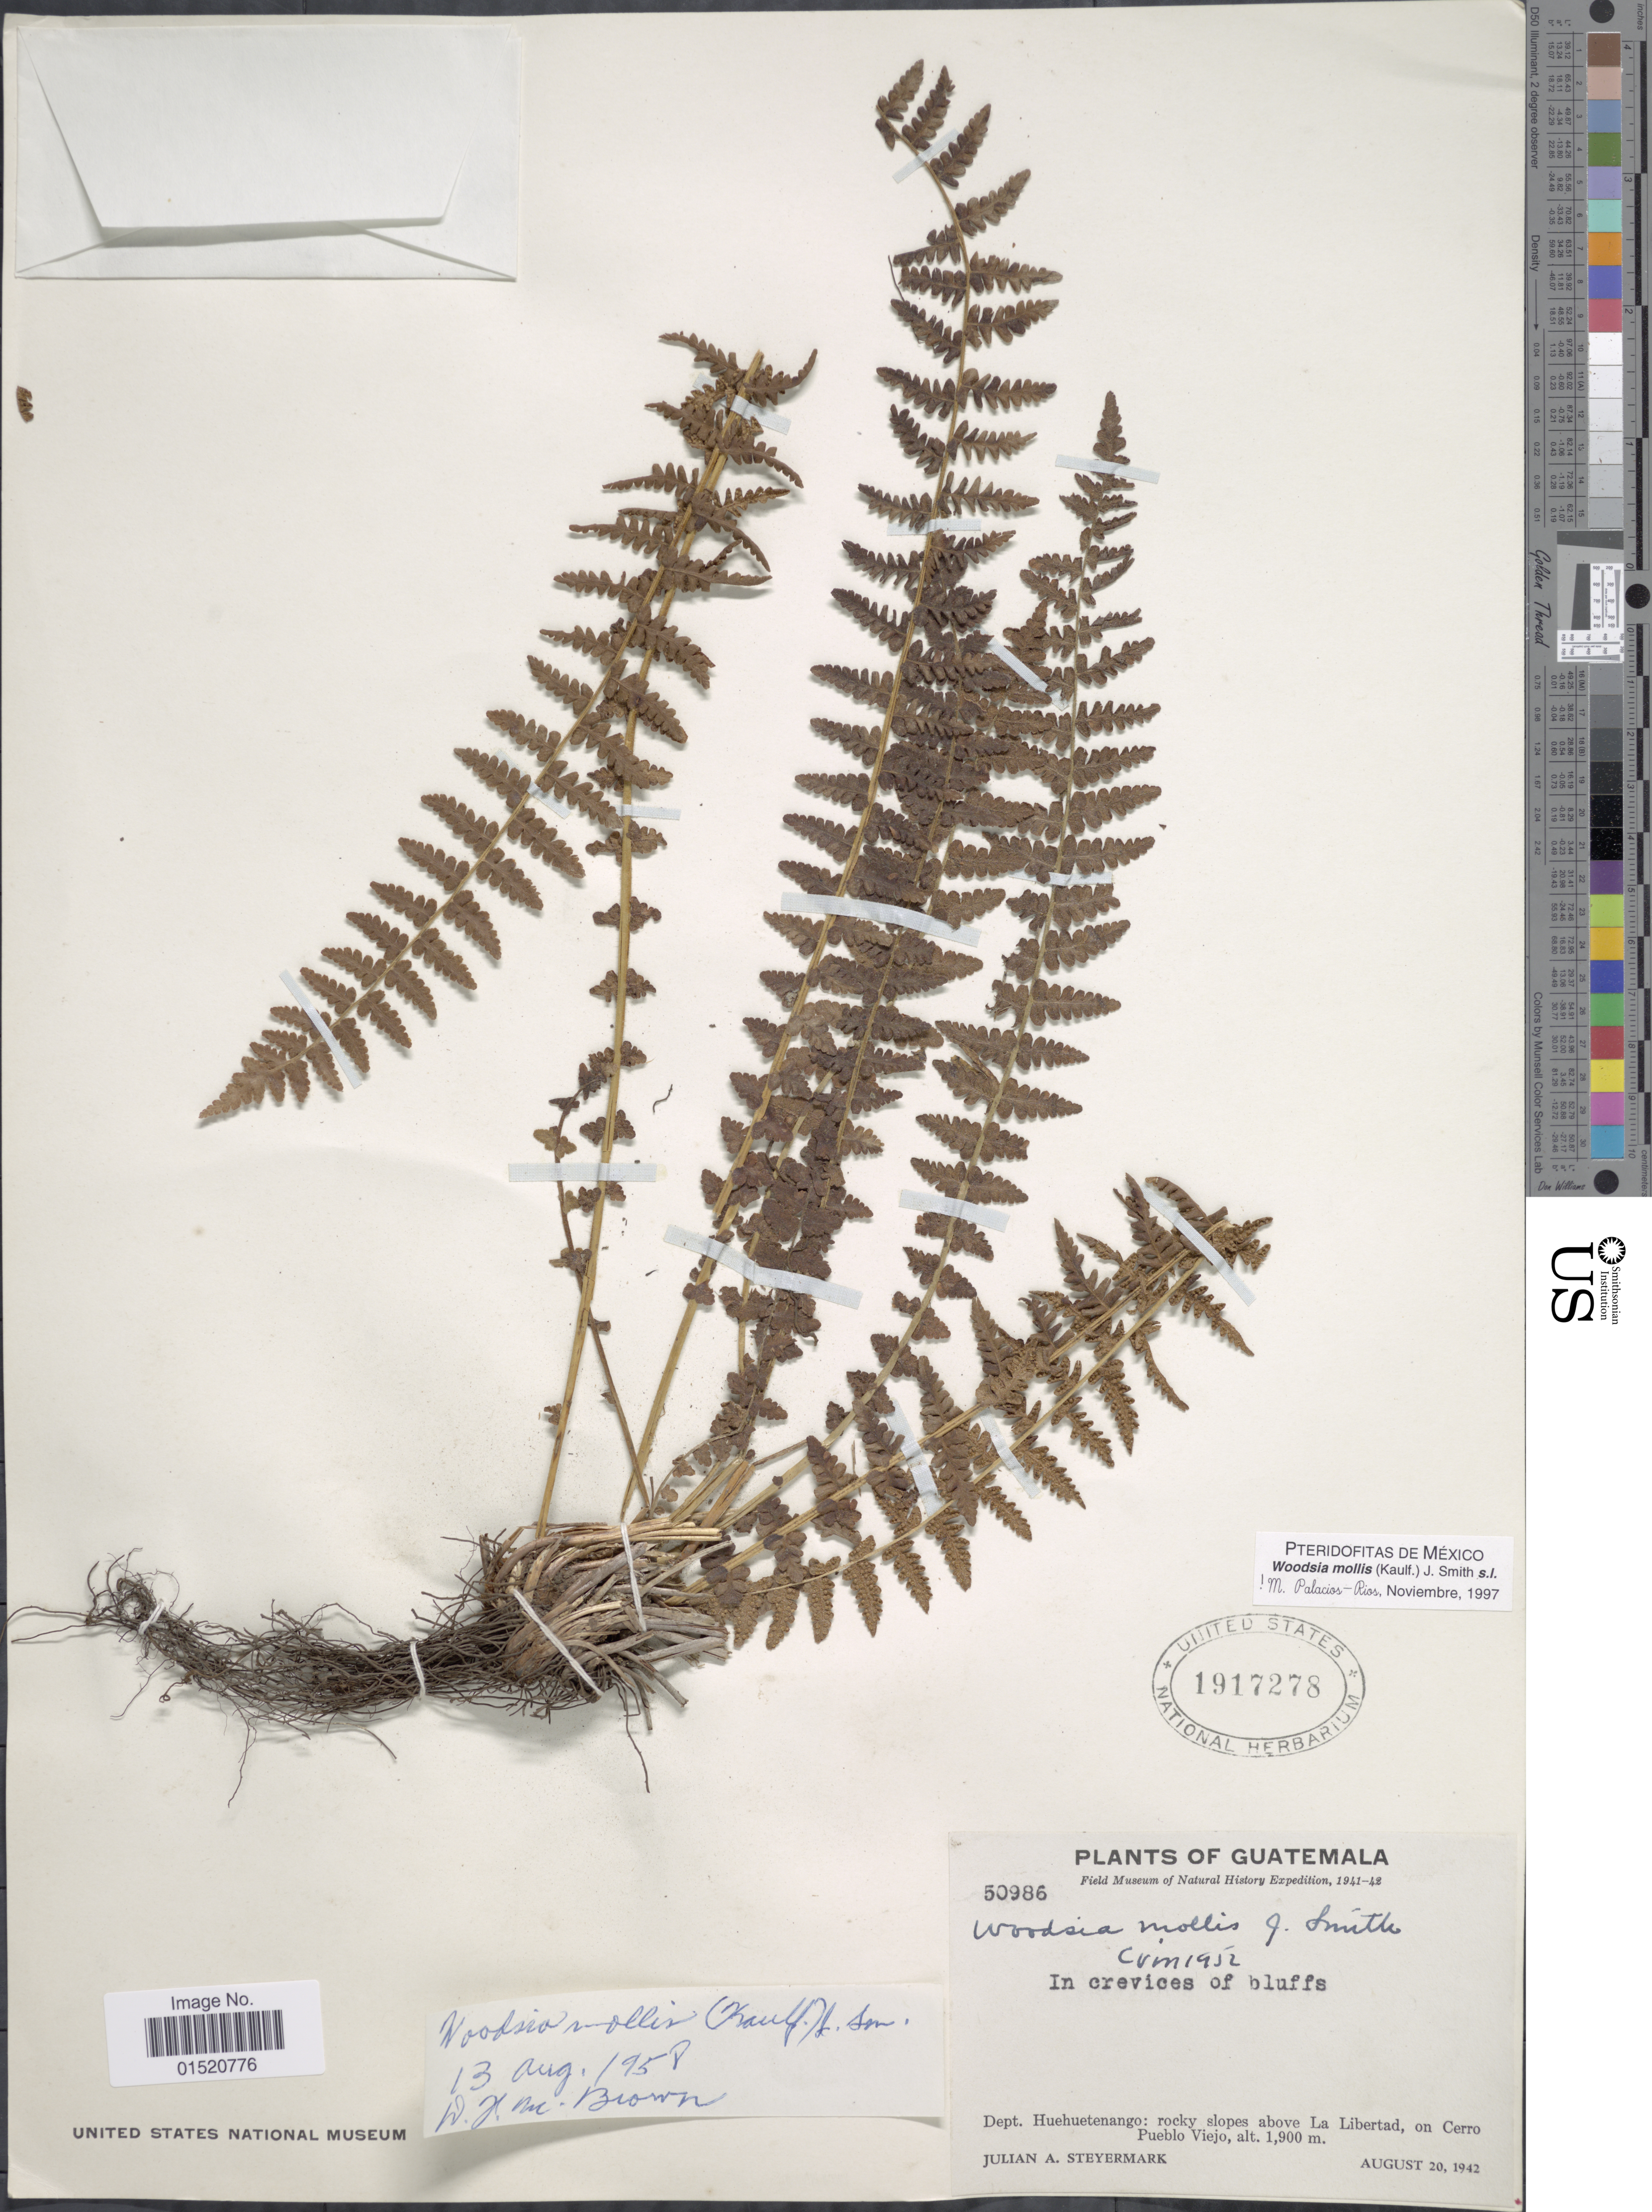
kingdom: Plantae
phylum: Tracheophyta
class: Polypodiopsida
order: Polypodiales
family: Woodsiaceae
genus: Woodsia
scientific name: Woodsia mollis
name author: (Kaulf.) J. Sm.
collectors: J. Steyermark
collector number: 50986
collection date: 1942-08-20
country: Guatemala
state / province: Huehuetenango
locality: Dept. Huehuetenango: rocky slopes above La Libertad, on Cerro Pueblo Viejo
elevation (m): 1900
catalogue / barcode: US 1917278